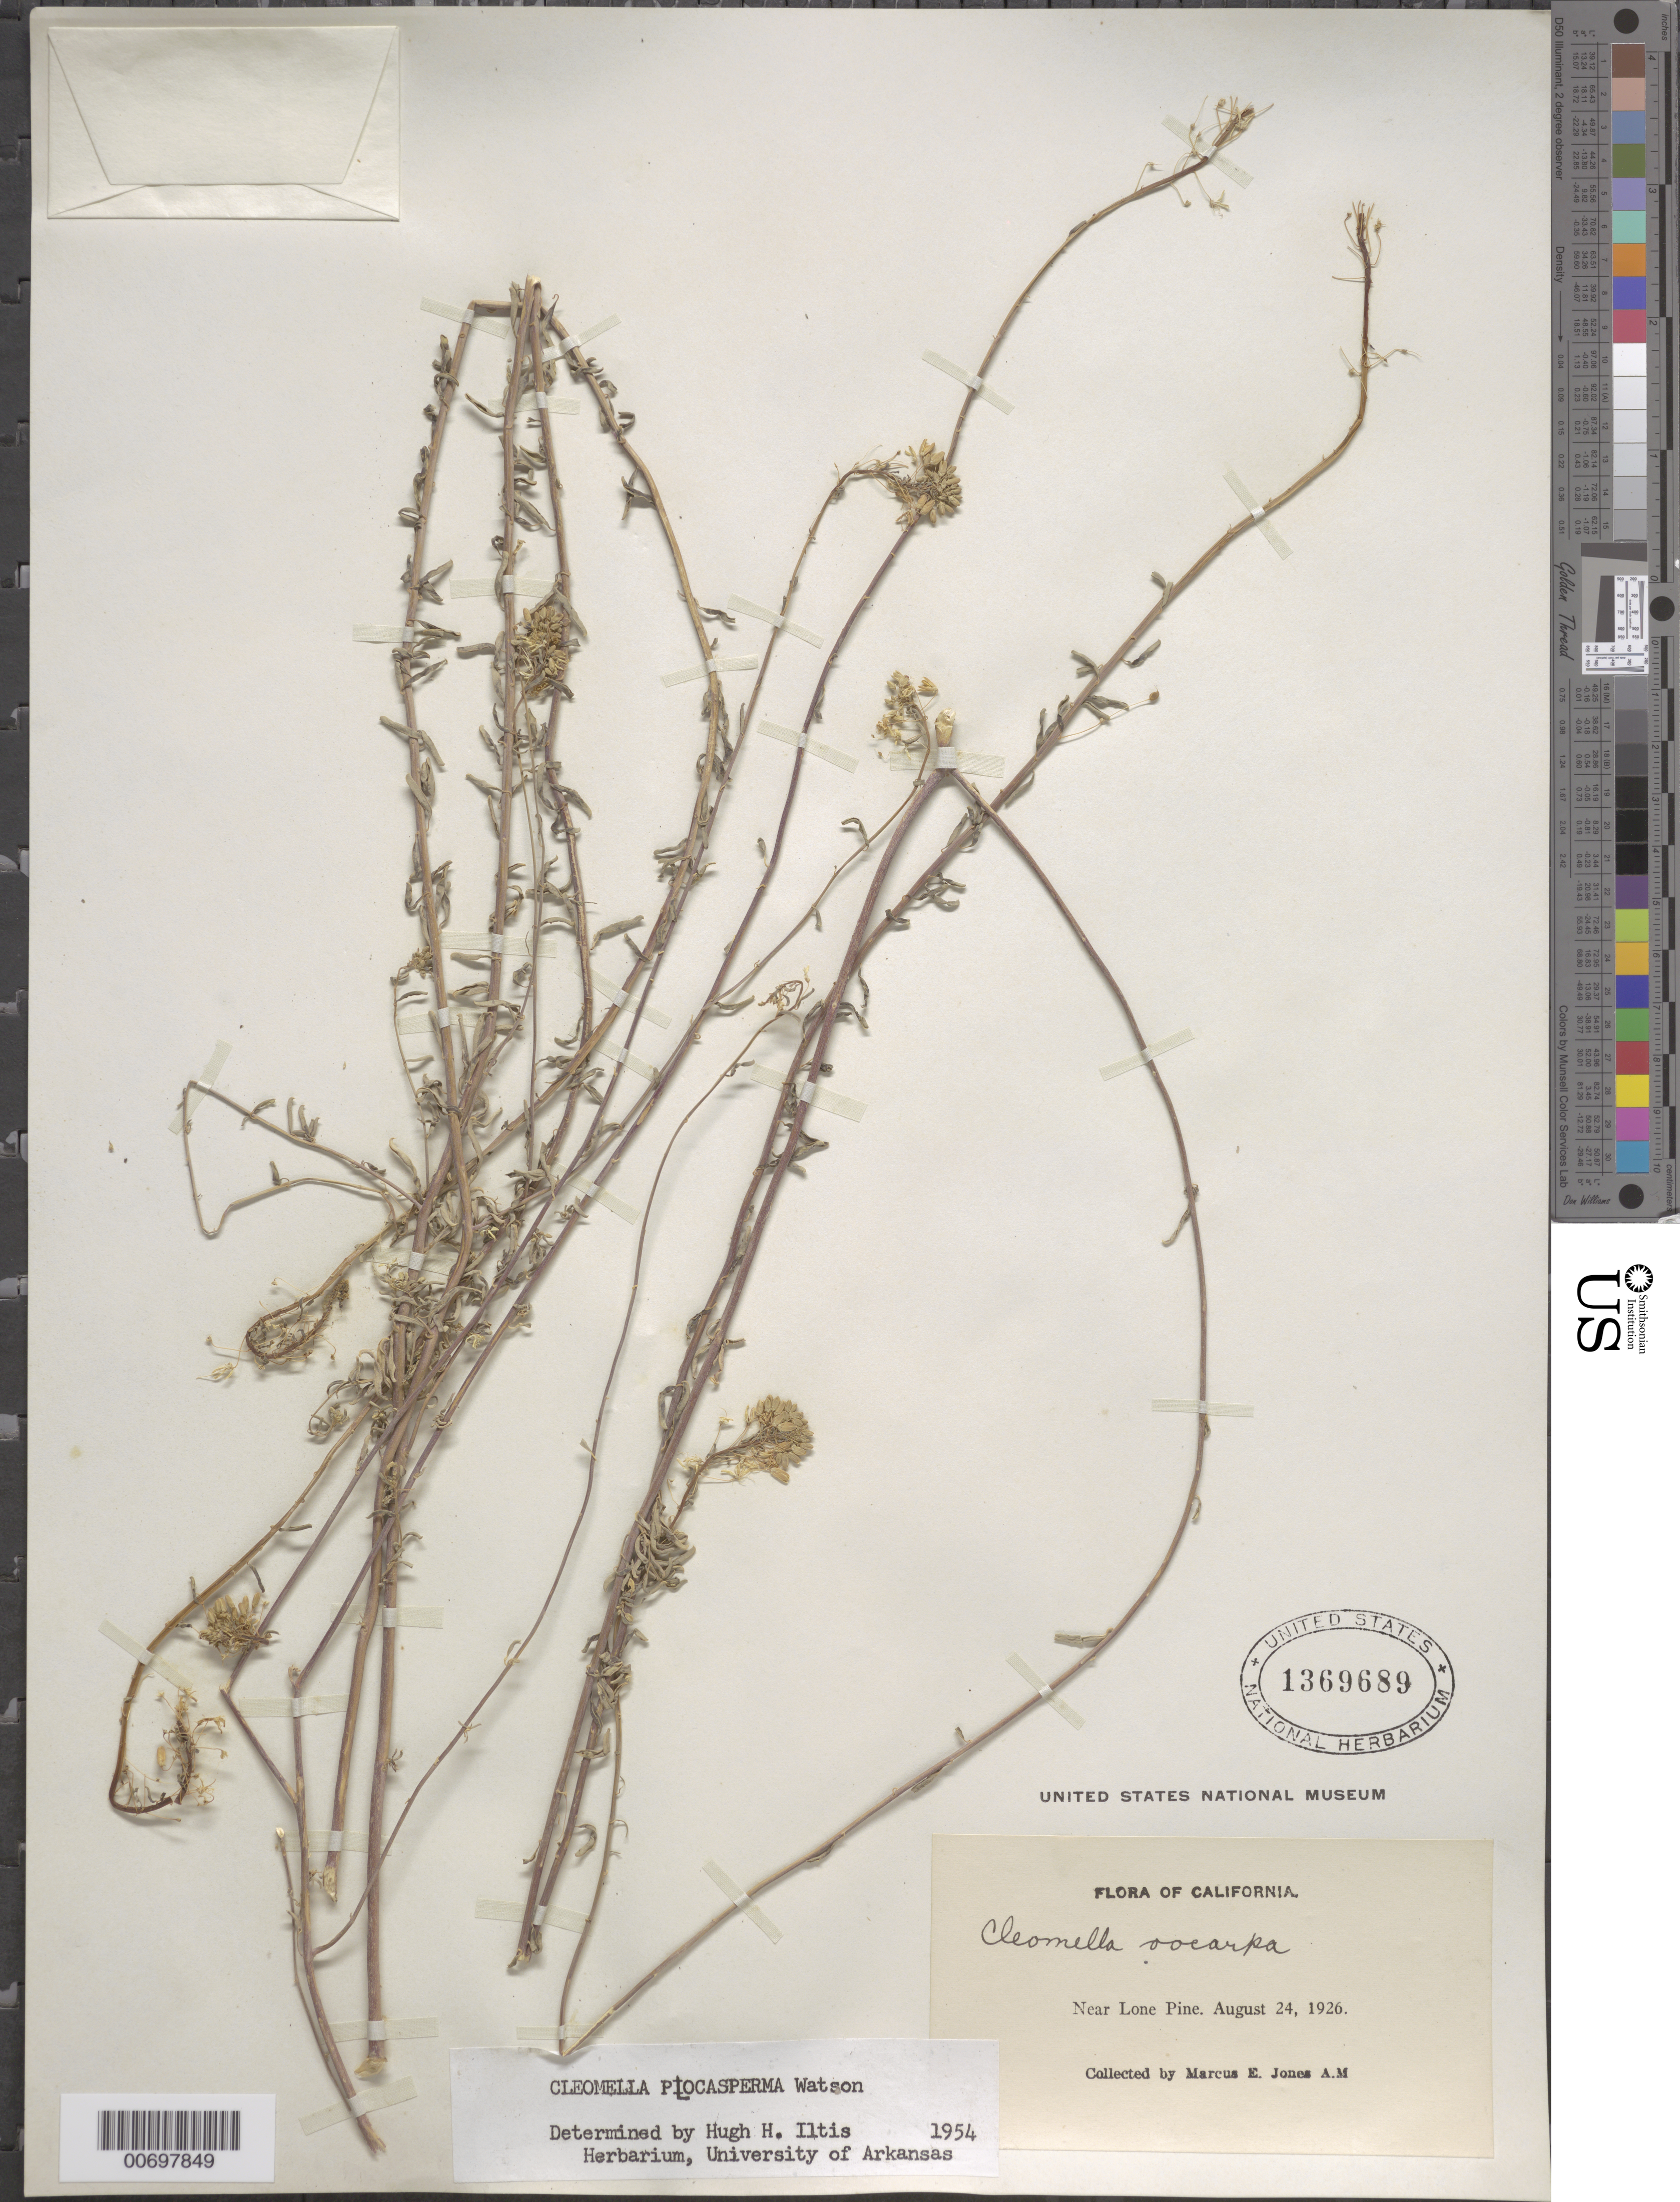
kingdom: Plantae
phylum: Tracheophyta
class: Magnoliopsida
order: Brassicales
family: Cleomaceae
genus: Cleomella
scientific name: Cleomella plocasperma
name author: S. Watson in C. King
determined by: Iltis, Hugh Hellmut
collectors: M. E. Jones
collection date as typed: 24 Aug 1926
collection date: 1926-08-24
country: United States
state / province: California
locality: Near Lone Pine.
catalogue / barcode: US 1369689